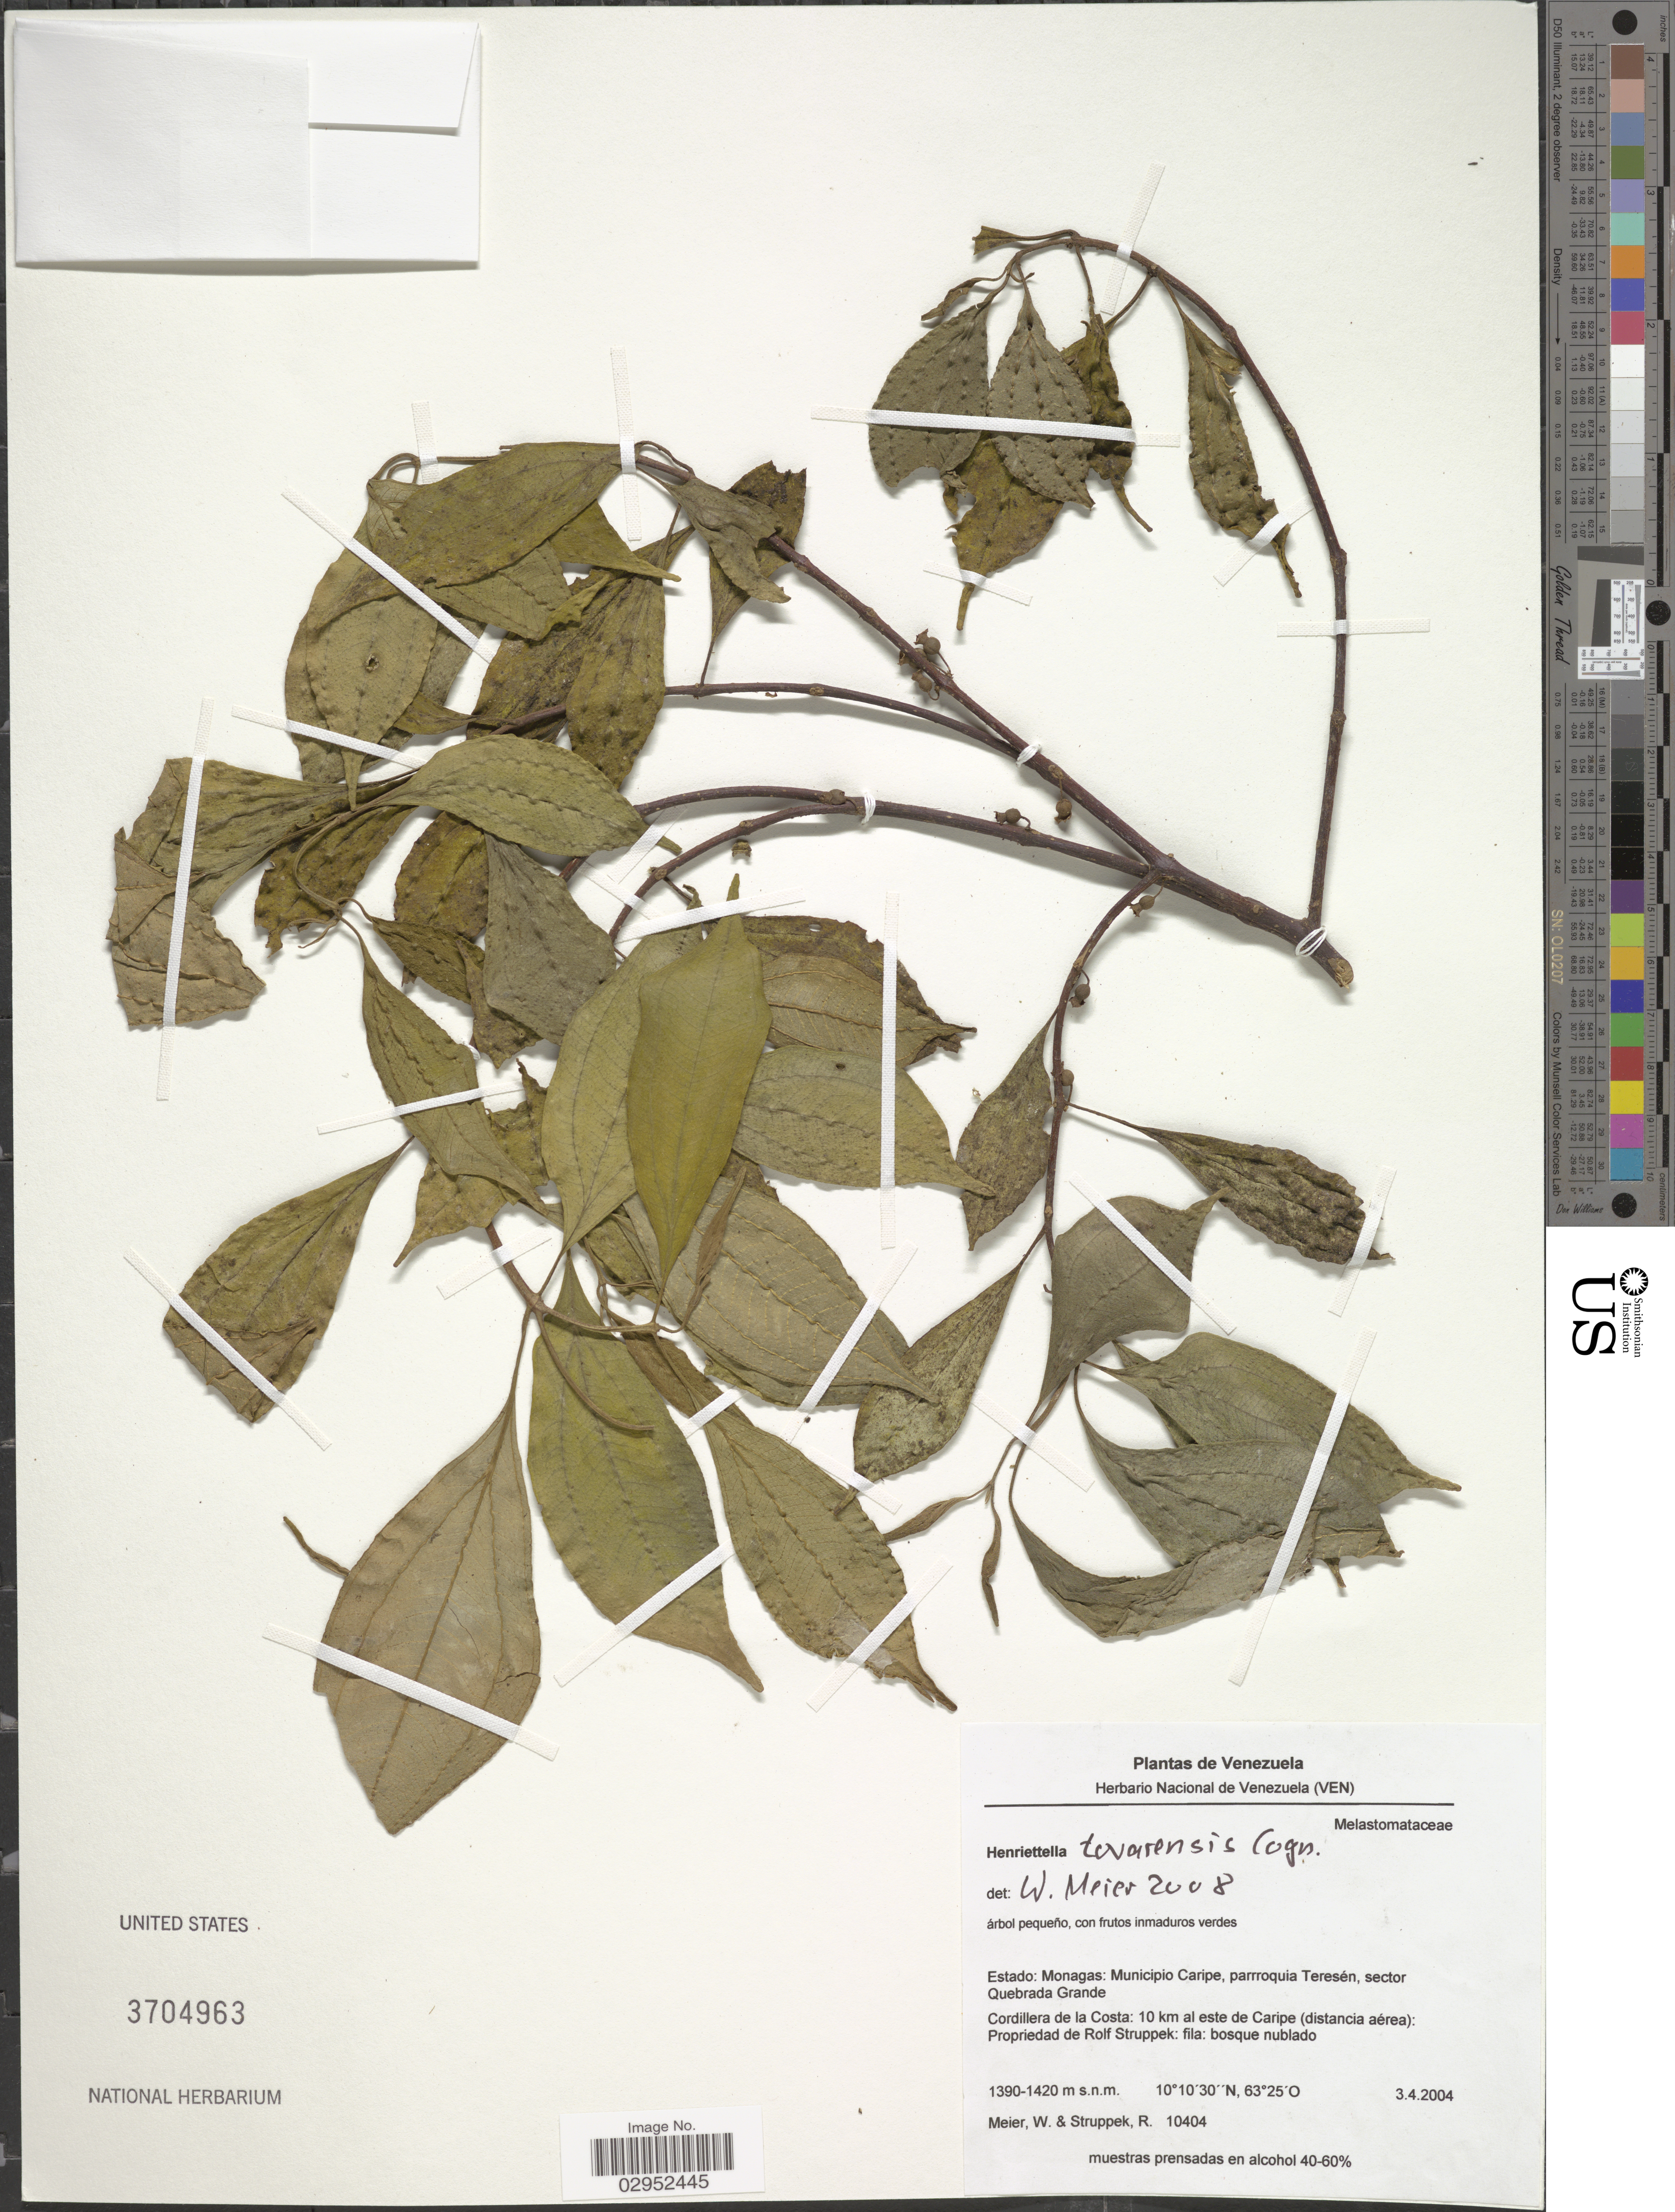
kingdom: Plantae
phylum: Tracheophyta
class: Magnoliopsida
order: Myrtales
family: Melastomataceae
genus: Henriettea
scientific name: Henriettea tovarensis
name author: (Cogn.) Penneys et al.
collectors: W. Meier & R. Struppek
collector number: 10404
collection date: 2004-04-03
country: Venezuela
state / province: Monagas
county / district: Caripe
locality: Municipio Caripe, parroquia Teresén, sector Quebrada Grande. Cordillera de la Costa: 10 km al este de Caripe (distancia aérea): Propierdad de Rolf Struppek.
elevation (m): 1390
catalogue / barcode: US 3704963